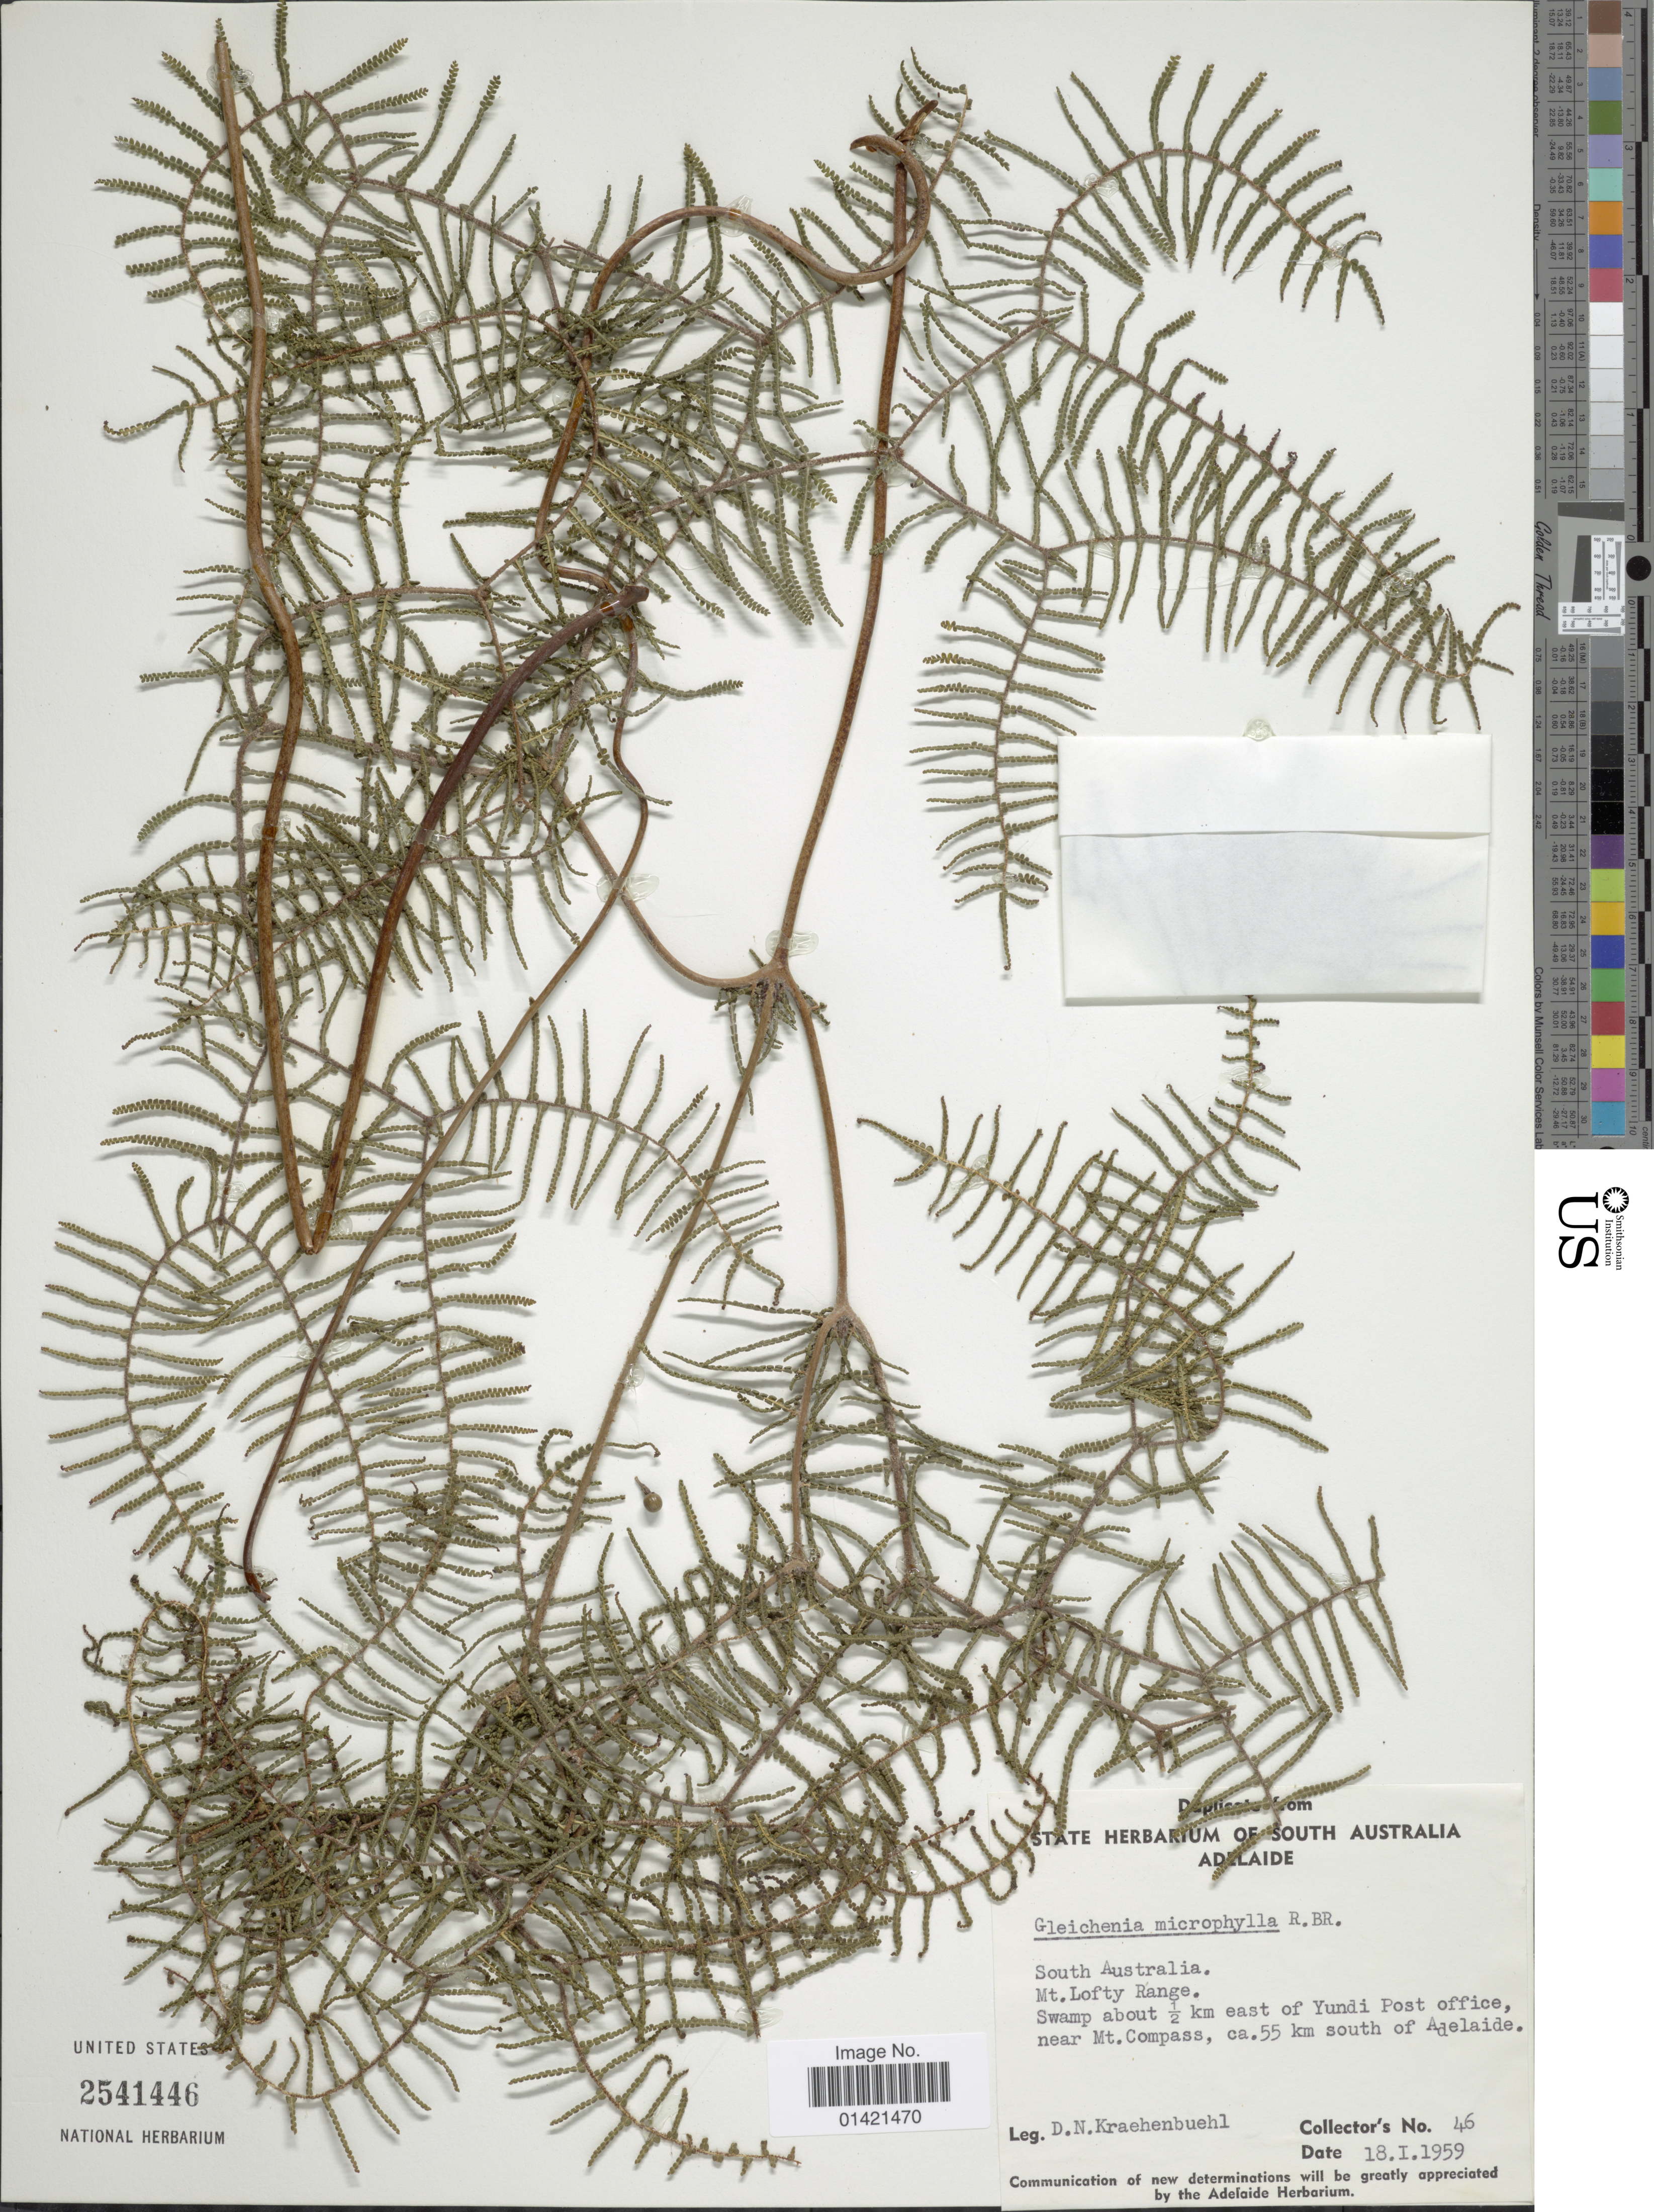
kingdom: Plantae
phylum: Tracheophyta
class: Polypodiopsida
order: Gleicheniales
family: Gleicheniaceae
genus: Gleichenia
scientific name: Gleichenia microphylla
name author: R. Br.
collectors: D. Kraehenbuehl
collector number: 46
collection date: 1959-01-18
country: Australia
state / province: South Australia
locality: Mt. Lofty Range. Swamp about 1/2 km east of Yundi Post office, near Mt. Compass, ca. 55km south of Adelaide.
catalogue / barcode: US 2541446